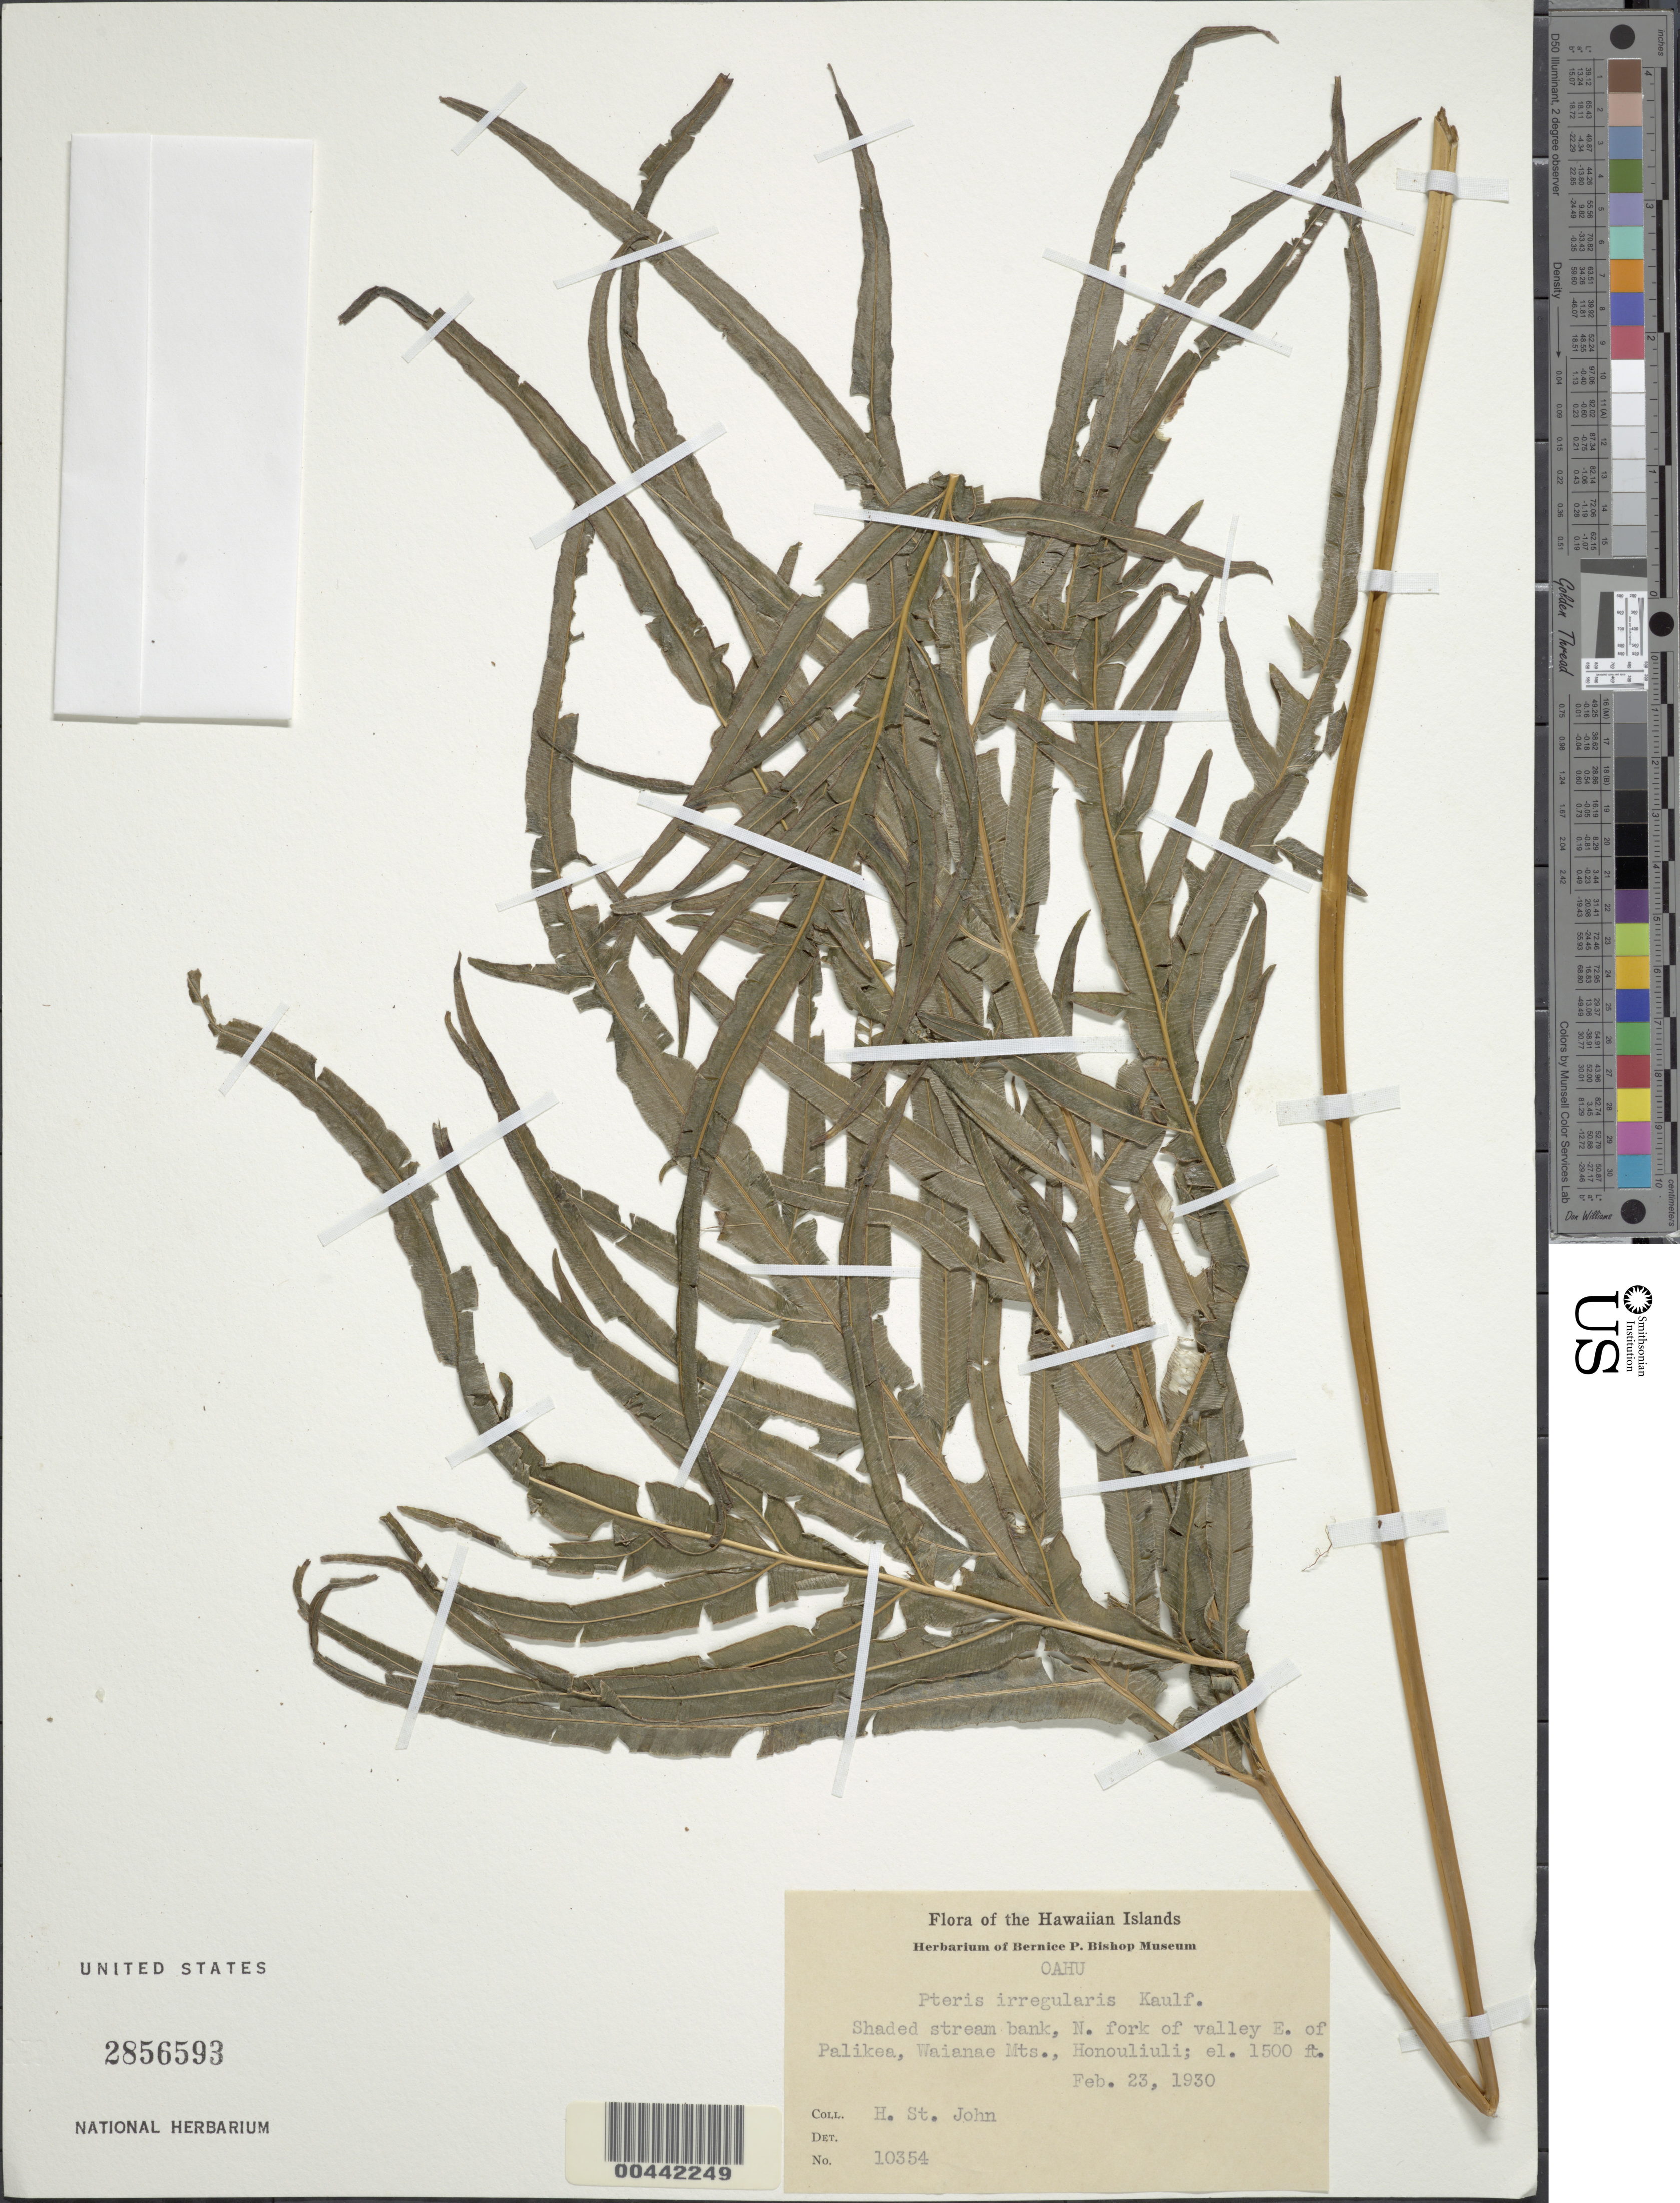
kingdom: Plantae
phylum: Tracheophyta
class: Polypodiopsida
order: Polypodiales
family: Pteridaceae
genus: Pteris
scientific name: Pteris irregularis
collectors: H. St. John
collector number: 10354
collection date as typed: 23 Feb 1930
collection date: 1930-02-23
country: United States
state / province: Hawaii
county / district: Honolulu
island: Oahu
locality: N fork of valley E of Palikea, Waianae Mts., Honouliuli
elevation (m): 457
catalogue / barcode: US 2856593